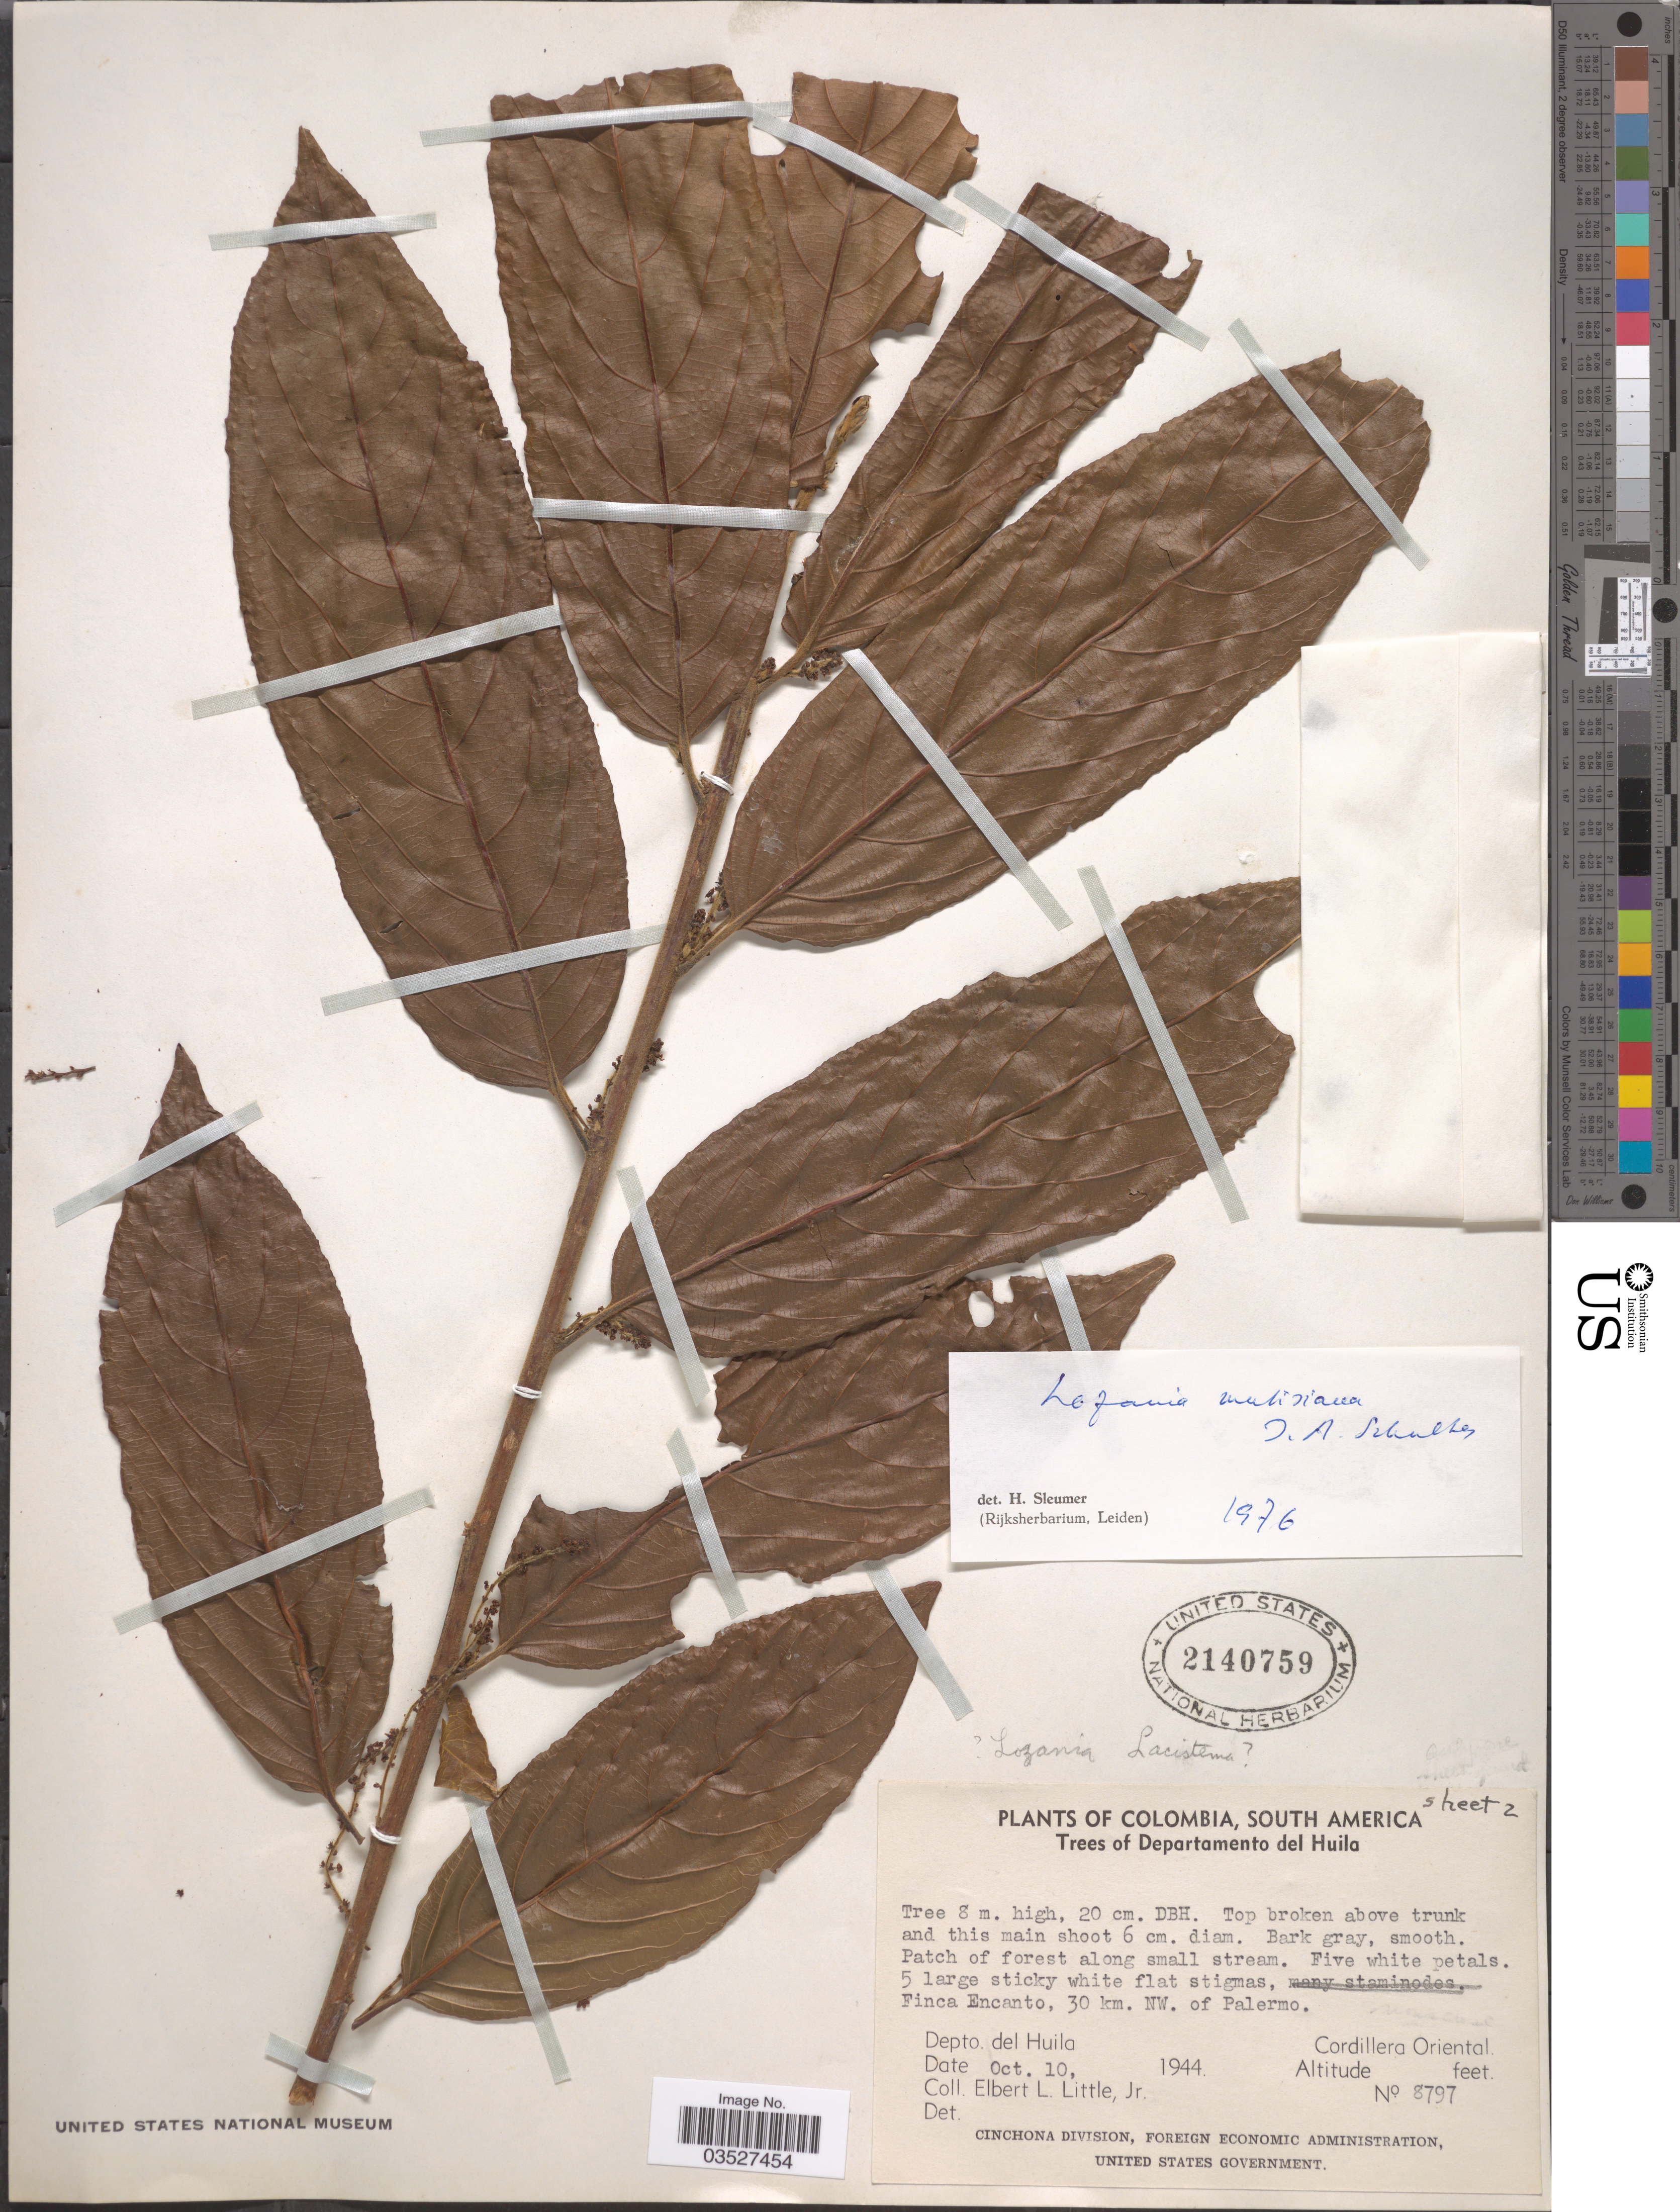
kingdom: Plantae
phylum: Tracheophyta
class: Magnoliopsida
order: Malpighiales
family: Lacistemataceae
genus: Lozania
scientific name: Lozania mutisiana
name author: Schult. in Roem. & Schult.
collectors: E. L. Little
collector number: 8797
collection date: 1944-10-10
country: Colombia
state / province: Huila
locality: Departamento del Huila. Finca Encanto, 30 km. NW. of Palermo. Depto. del Huila. Cordillera Oriental.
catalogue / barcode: US 2140759